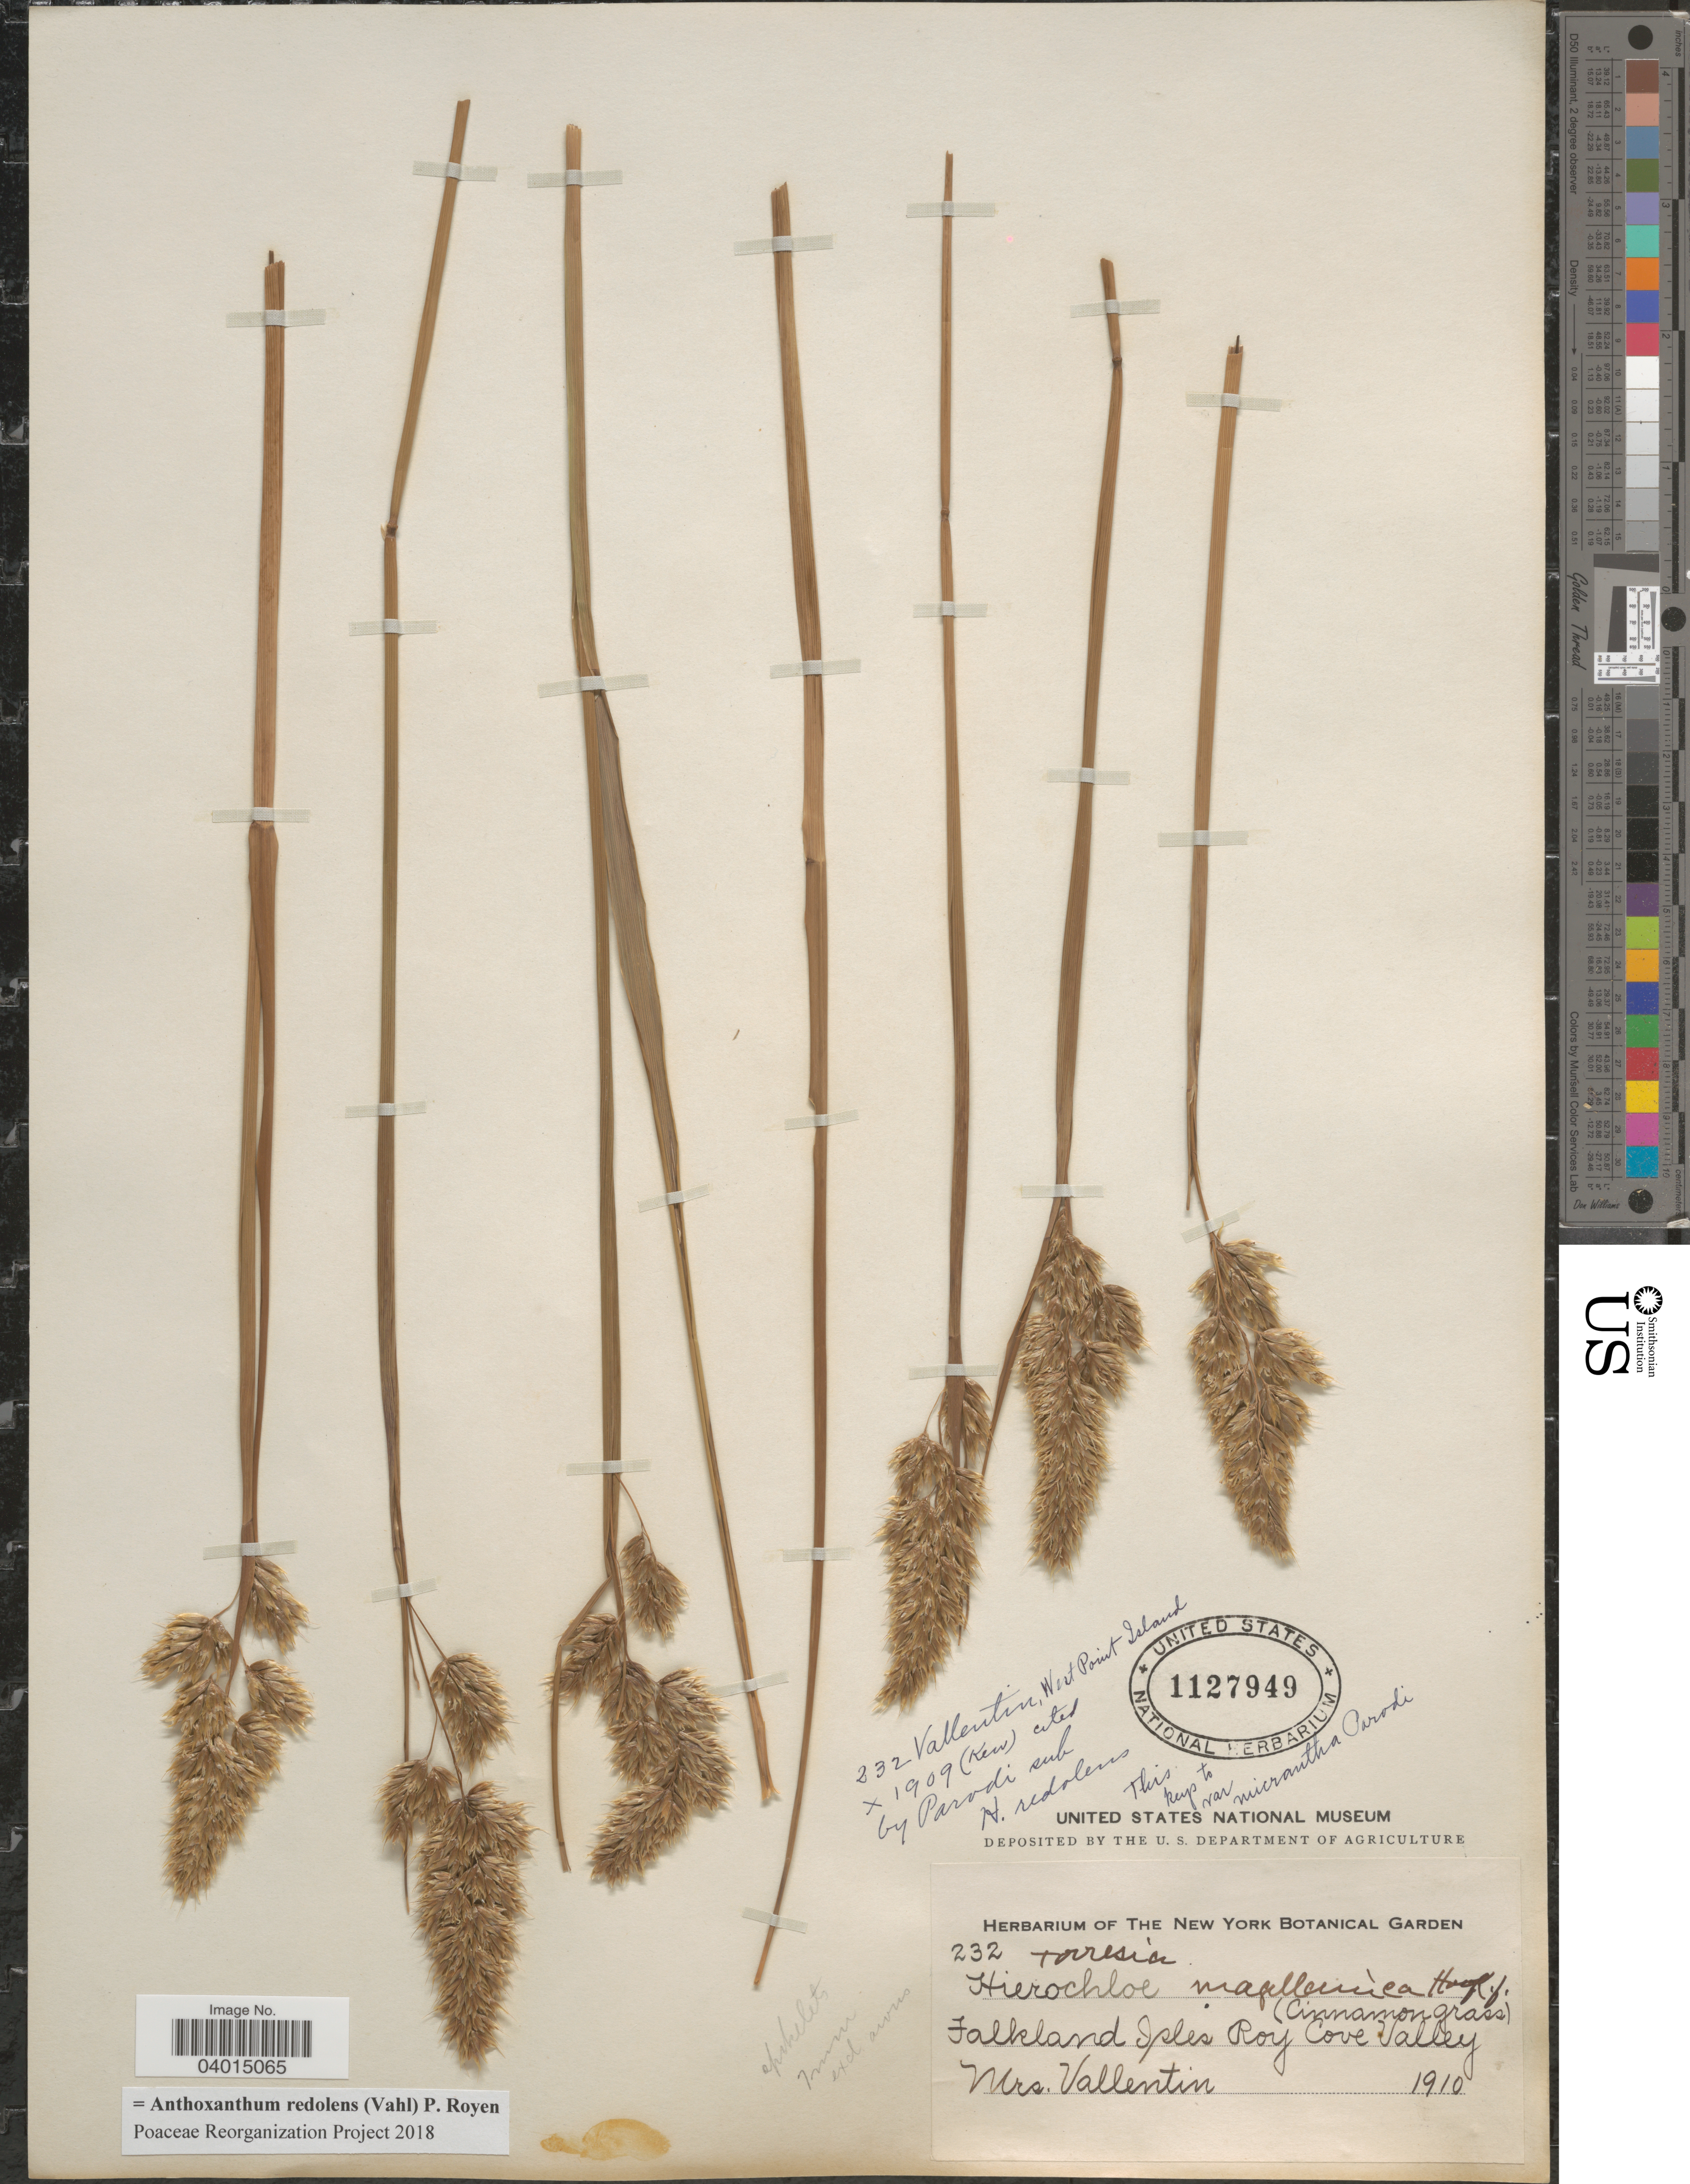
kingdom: Plantae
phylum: Tracheophyta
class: Liliopsida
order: Poales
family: Poaceae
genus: Anthoxanthum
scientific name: Anthoxanthum redolens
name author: (Vahl) P. Royen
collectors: Vallentin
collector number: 232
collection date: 1910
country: Falkland Islands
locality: Falkland Isles Roy Cove Valley.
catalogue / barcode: US 1127949